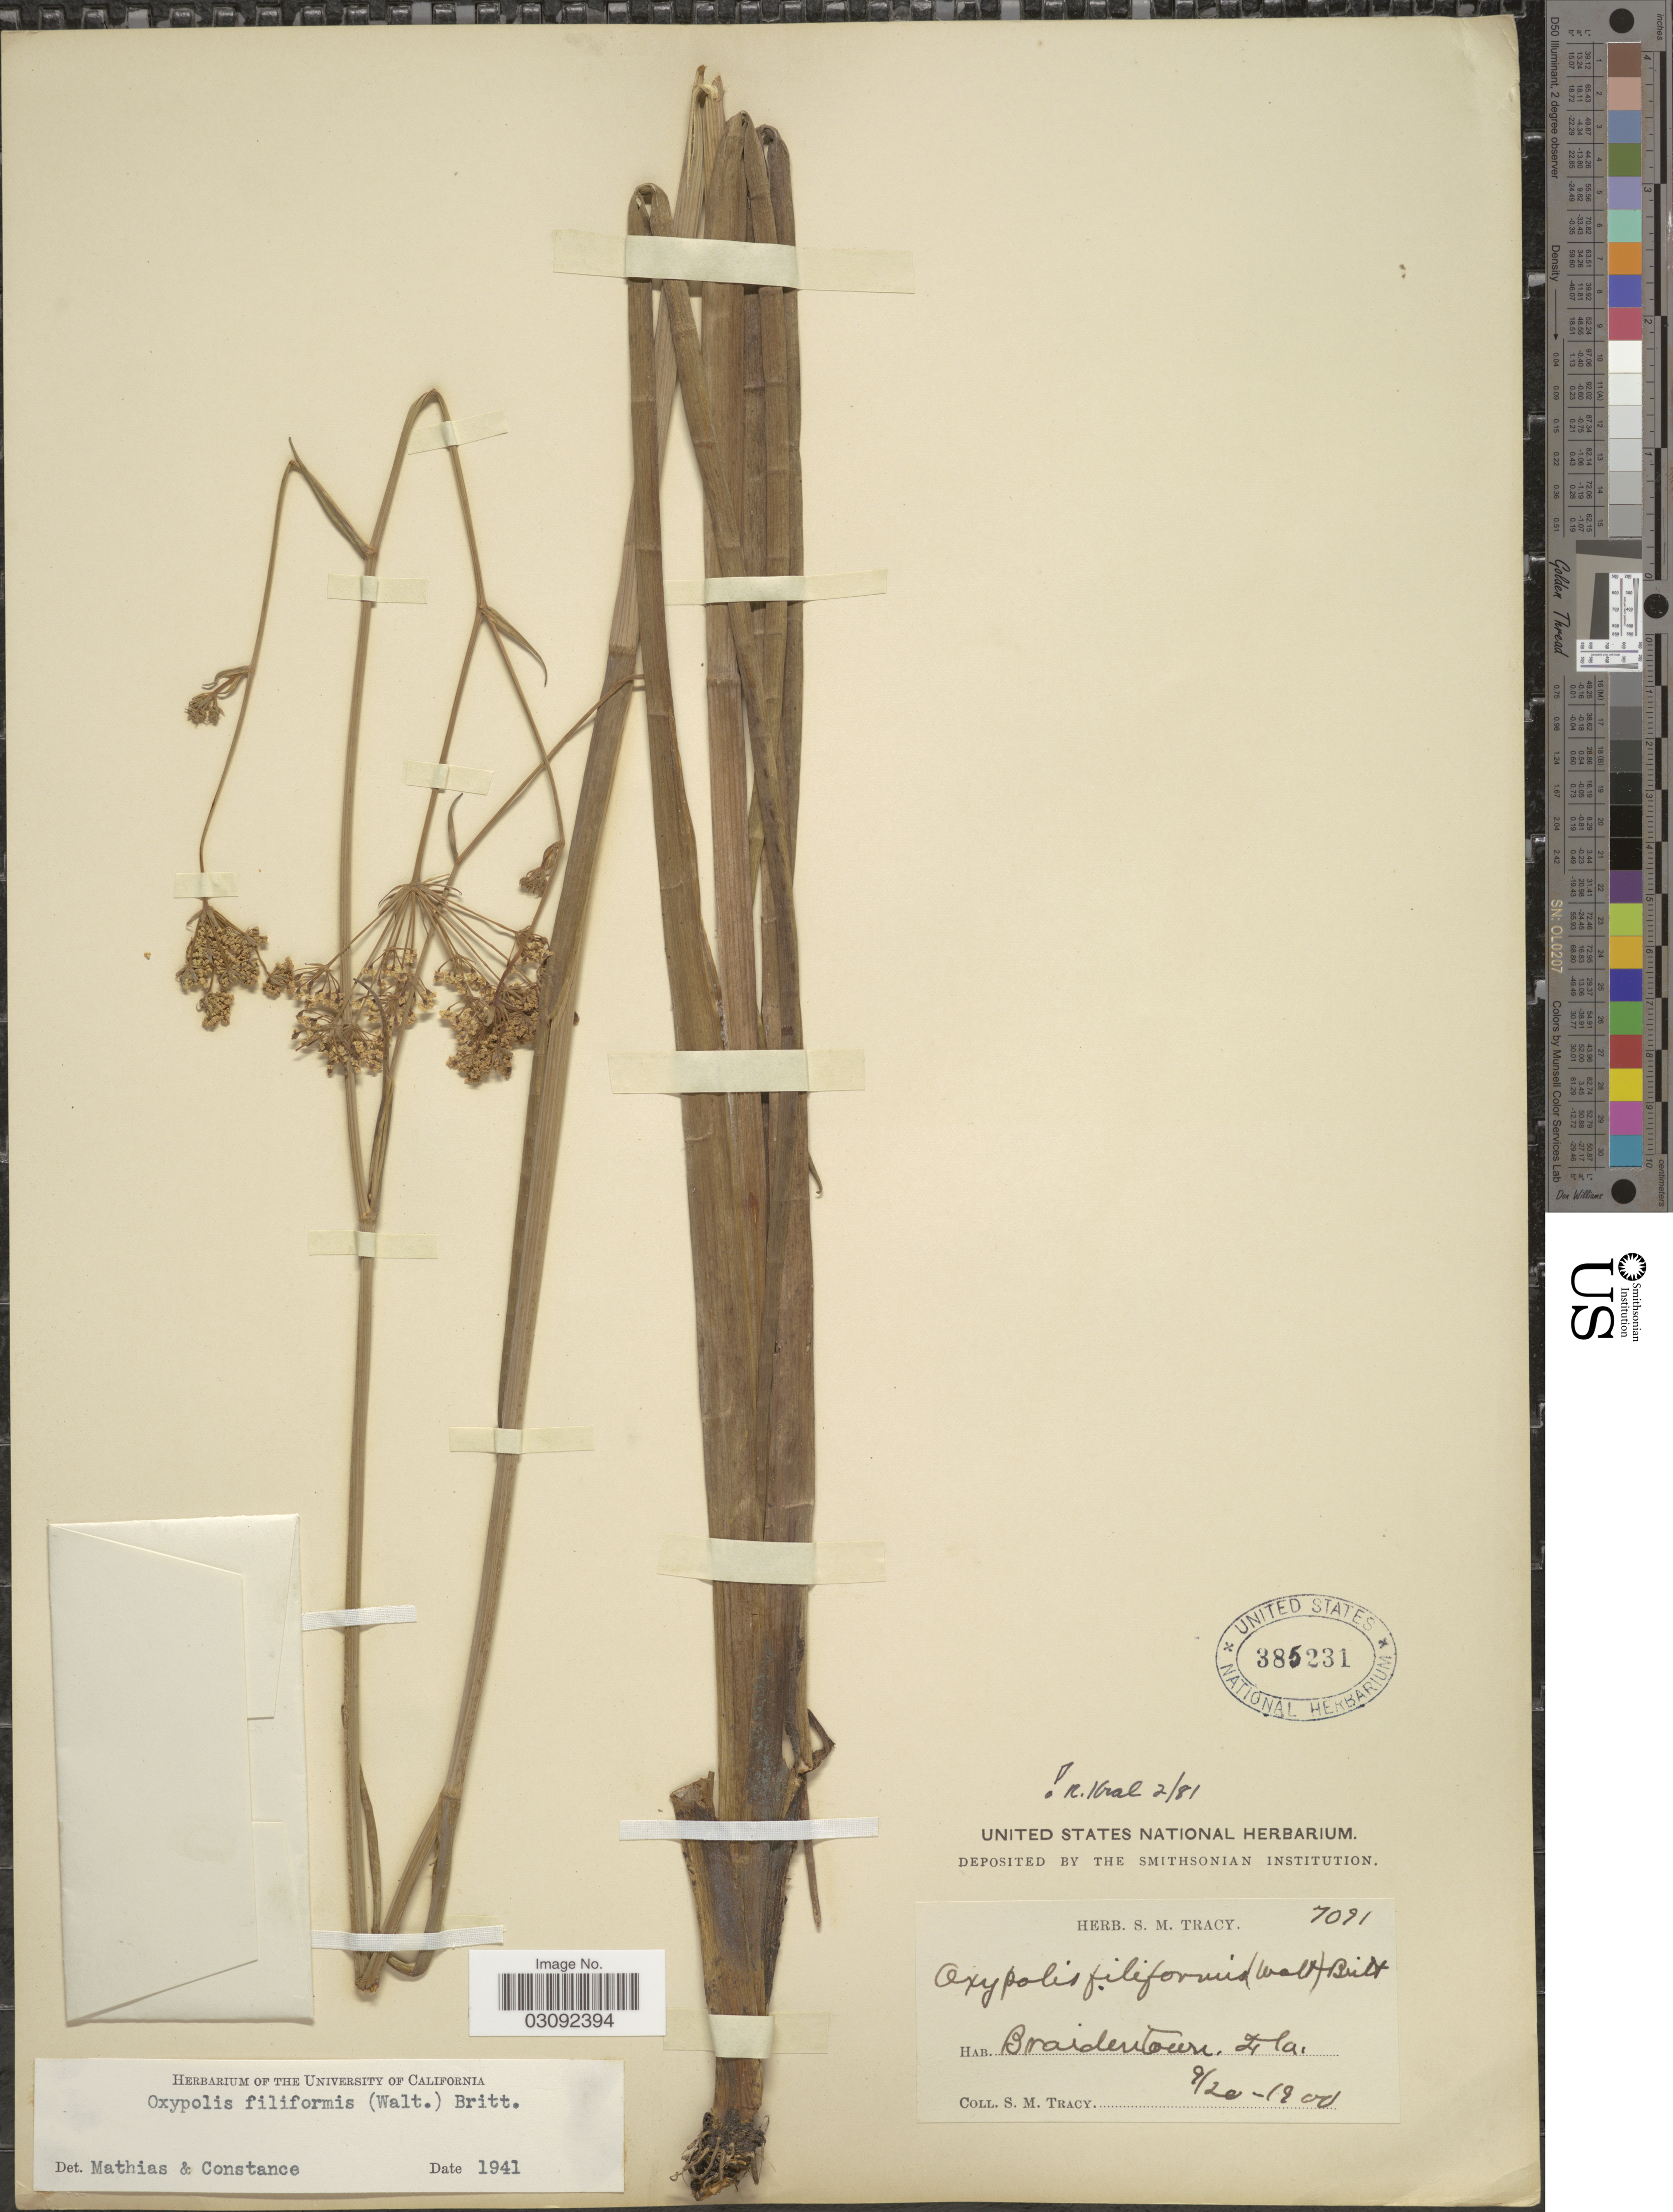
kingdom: Plantae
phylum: Tracheophyta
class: Magnoliopsida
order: Apiales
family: Apiaceae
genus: Oxypolis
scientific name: Oxypolis filiformis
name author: (Walter) Britton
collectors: S. M. Tracy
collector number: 7091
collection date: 1900-09-20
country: United States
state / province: Florida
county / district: Manatee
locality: Braidentown.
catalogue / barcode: US 385231